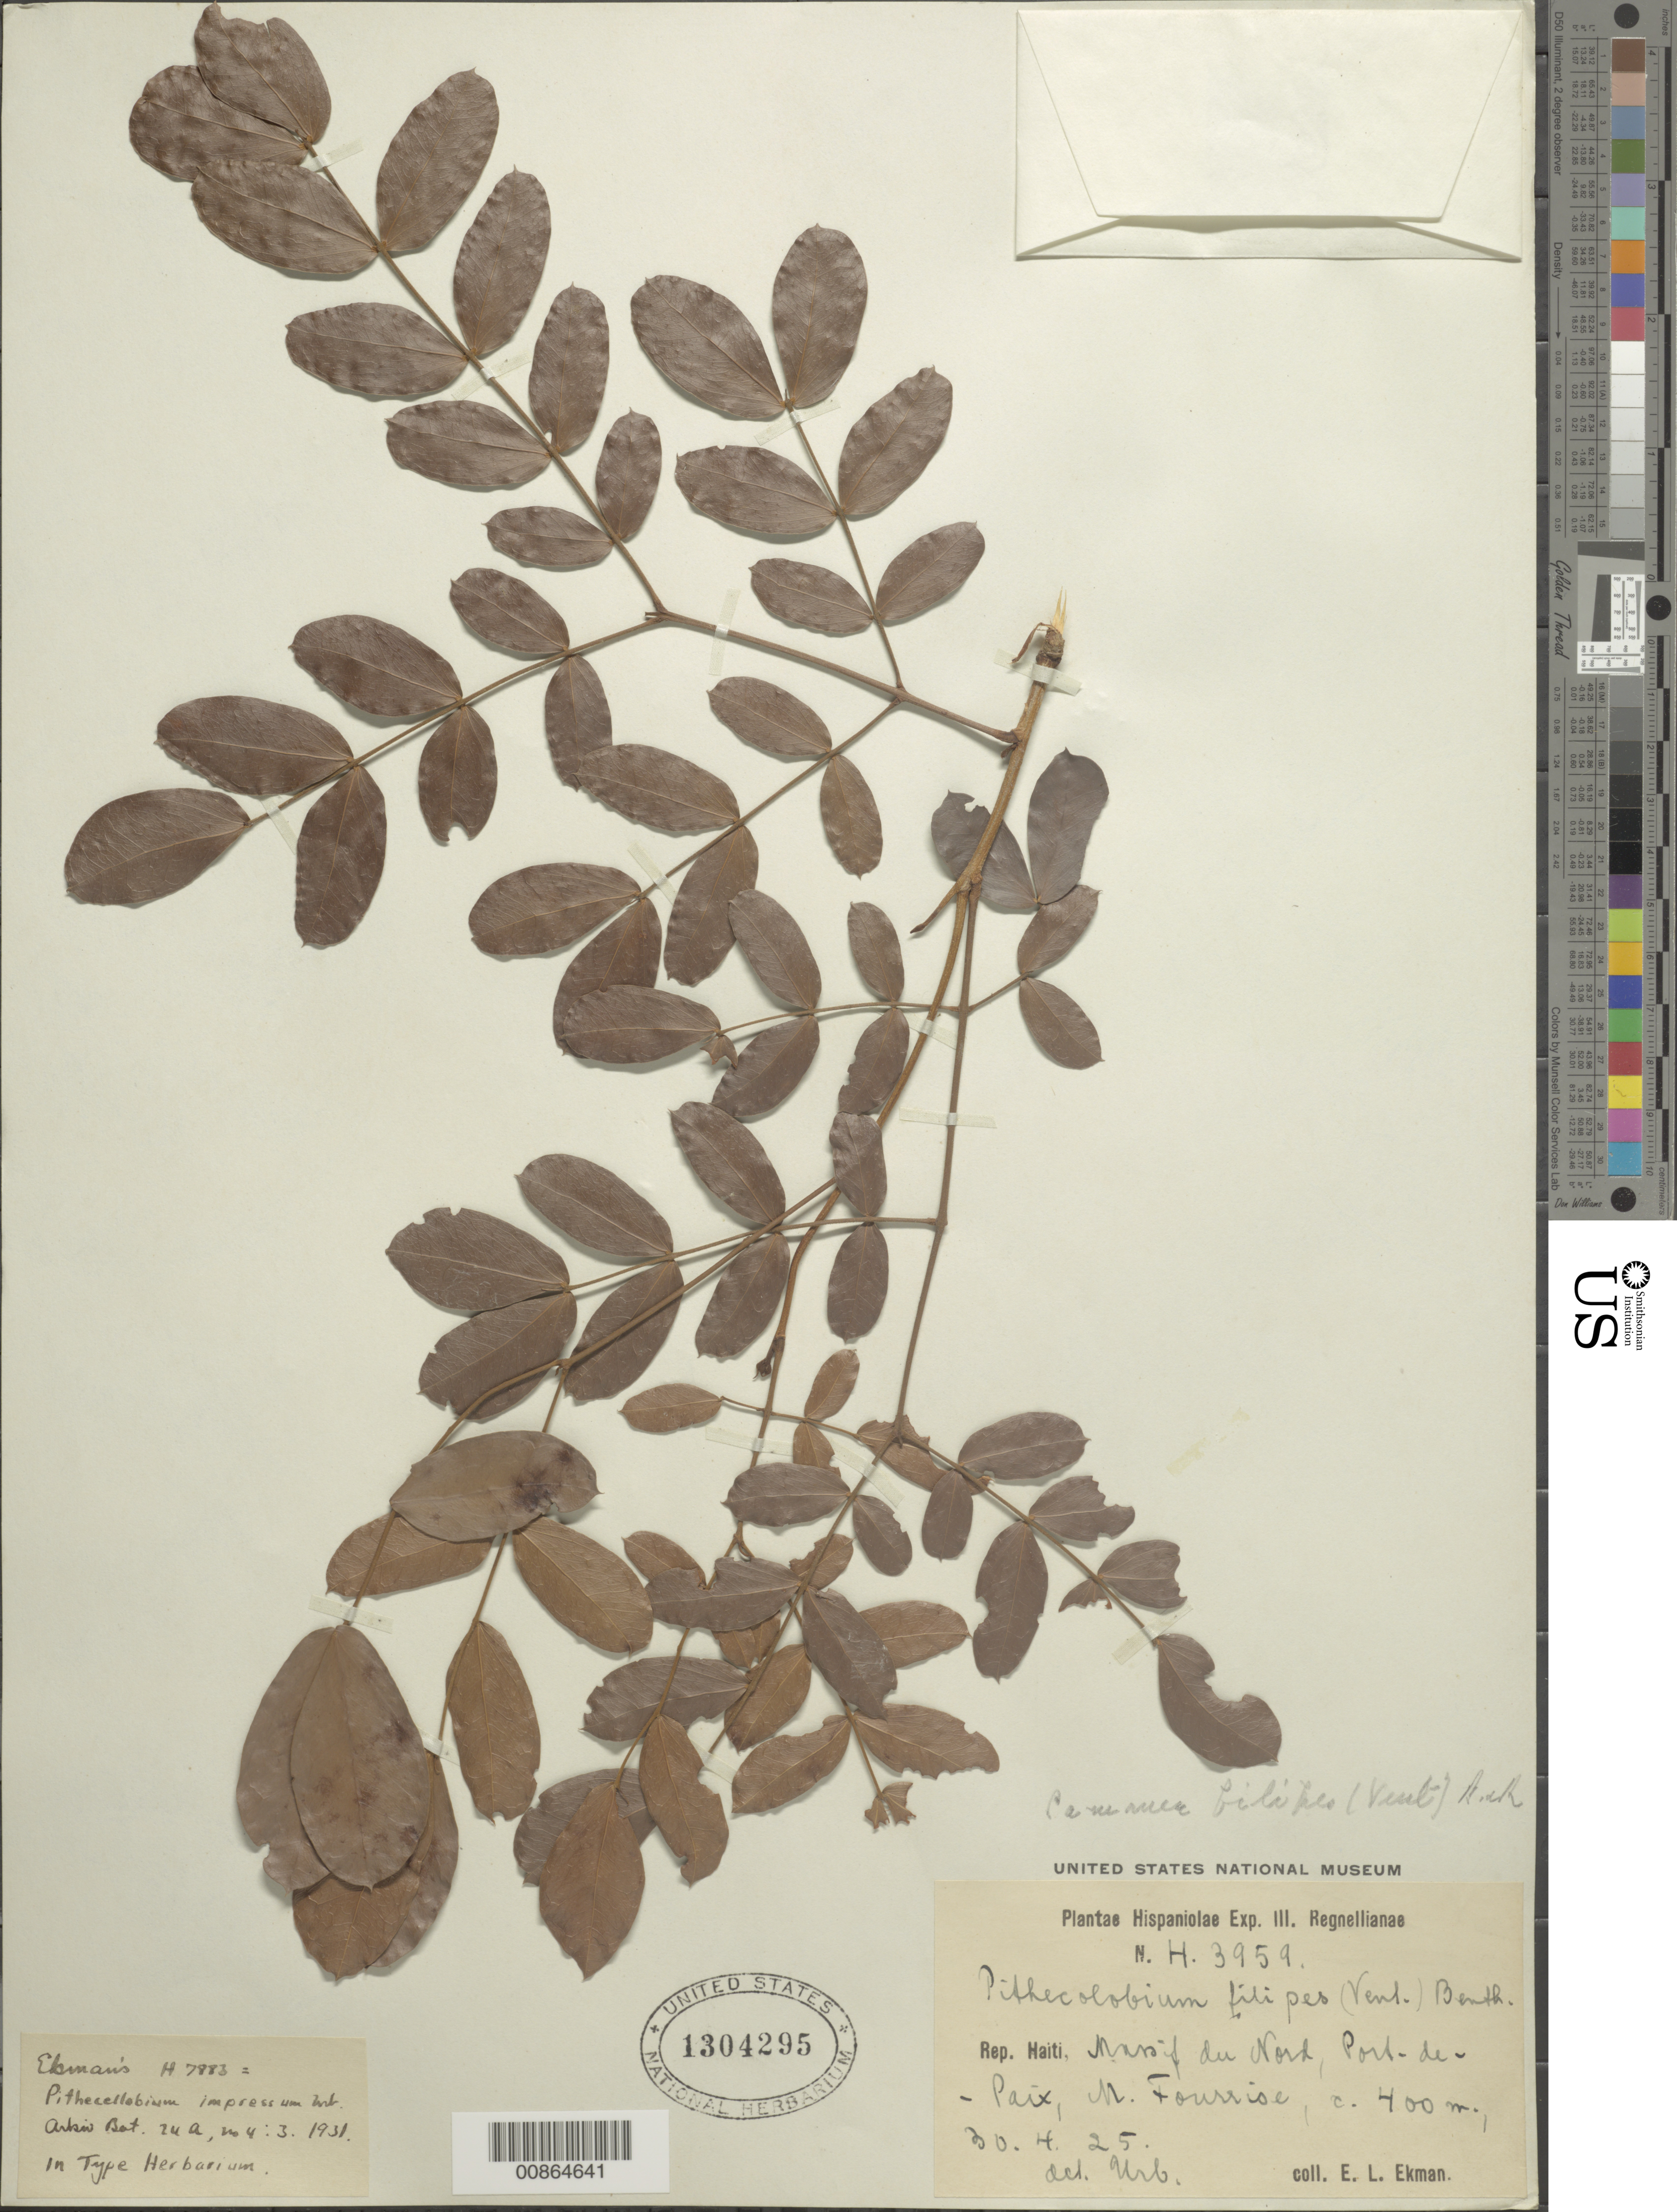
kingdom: Plantae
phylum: Tracheophyta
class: Magnoliopsida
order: Fabales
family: Fabaceae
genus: Pithecellobium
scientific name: Pithecellobium filipes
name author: (Vent.) Benth.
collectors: E. L. Ekman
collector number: H 3959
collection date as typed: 30 Apr 1925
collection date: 1925-04-30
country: Haiti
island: Hispaniola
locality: Massif du Nord, Port-de-Paix, Mourne Fourrise.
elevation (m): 400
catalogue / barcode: US 1304295